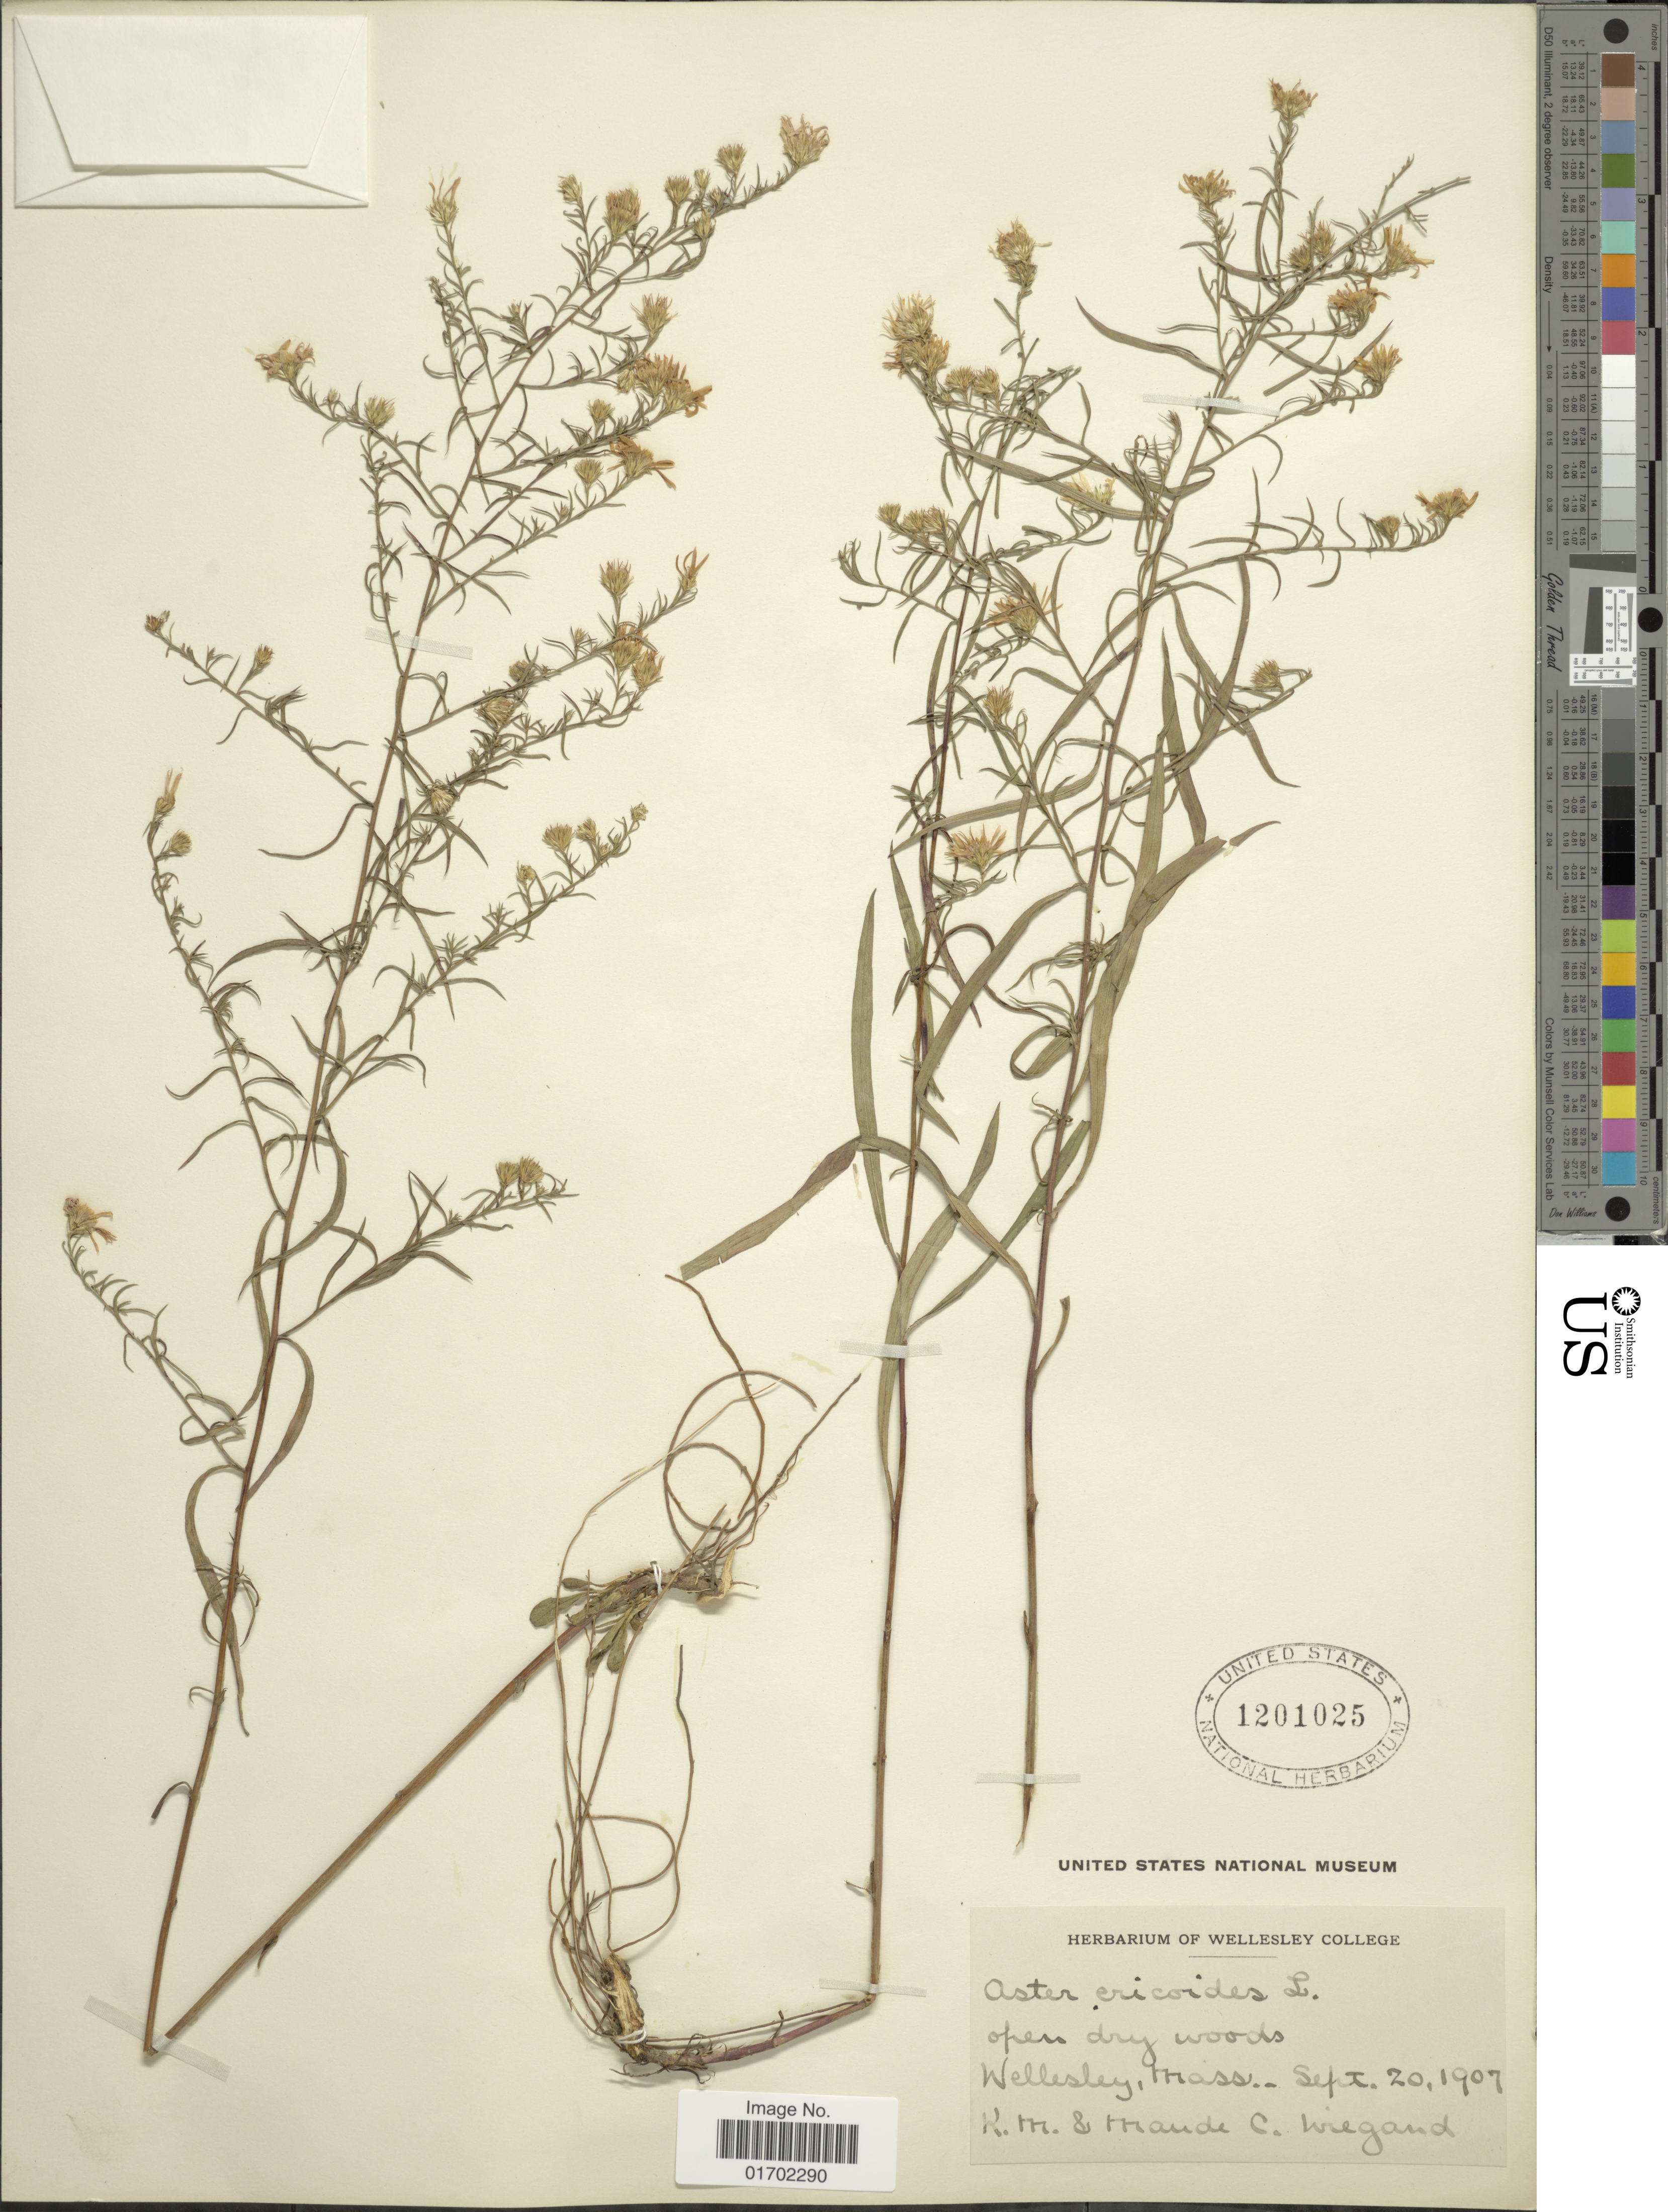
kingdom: Plantae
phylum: Tracheophyta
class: Magnoliopsida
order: Asterales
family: Asteraceae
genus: Symphyotrichum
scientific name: Symphyotrichum pilosum var. pilosum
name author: (Willd.) G.L. Nesom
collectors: K. M. Wiegand & M. Wiegand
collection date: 1907-09-20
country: United States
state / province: Massachusetts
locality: Wellesley, Mass.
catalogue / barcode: US 1201025